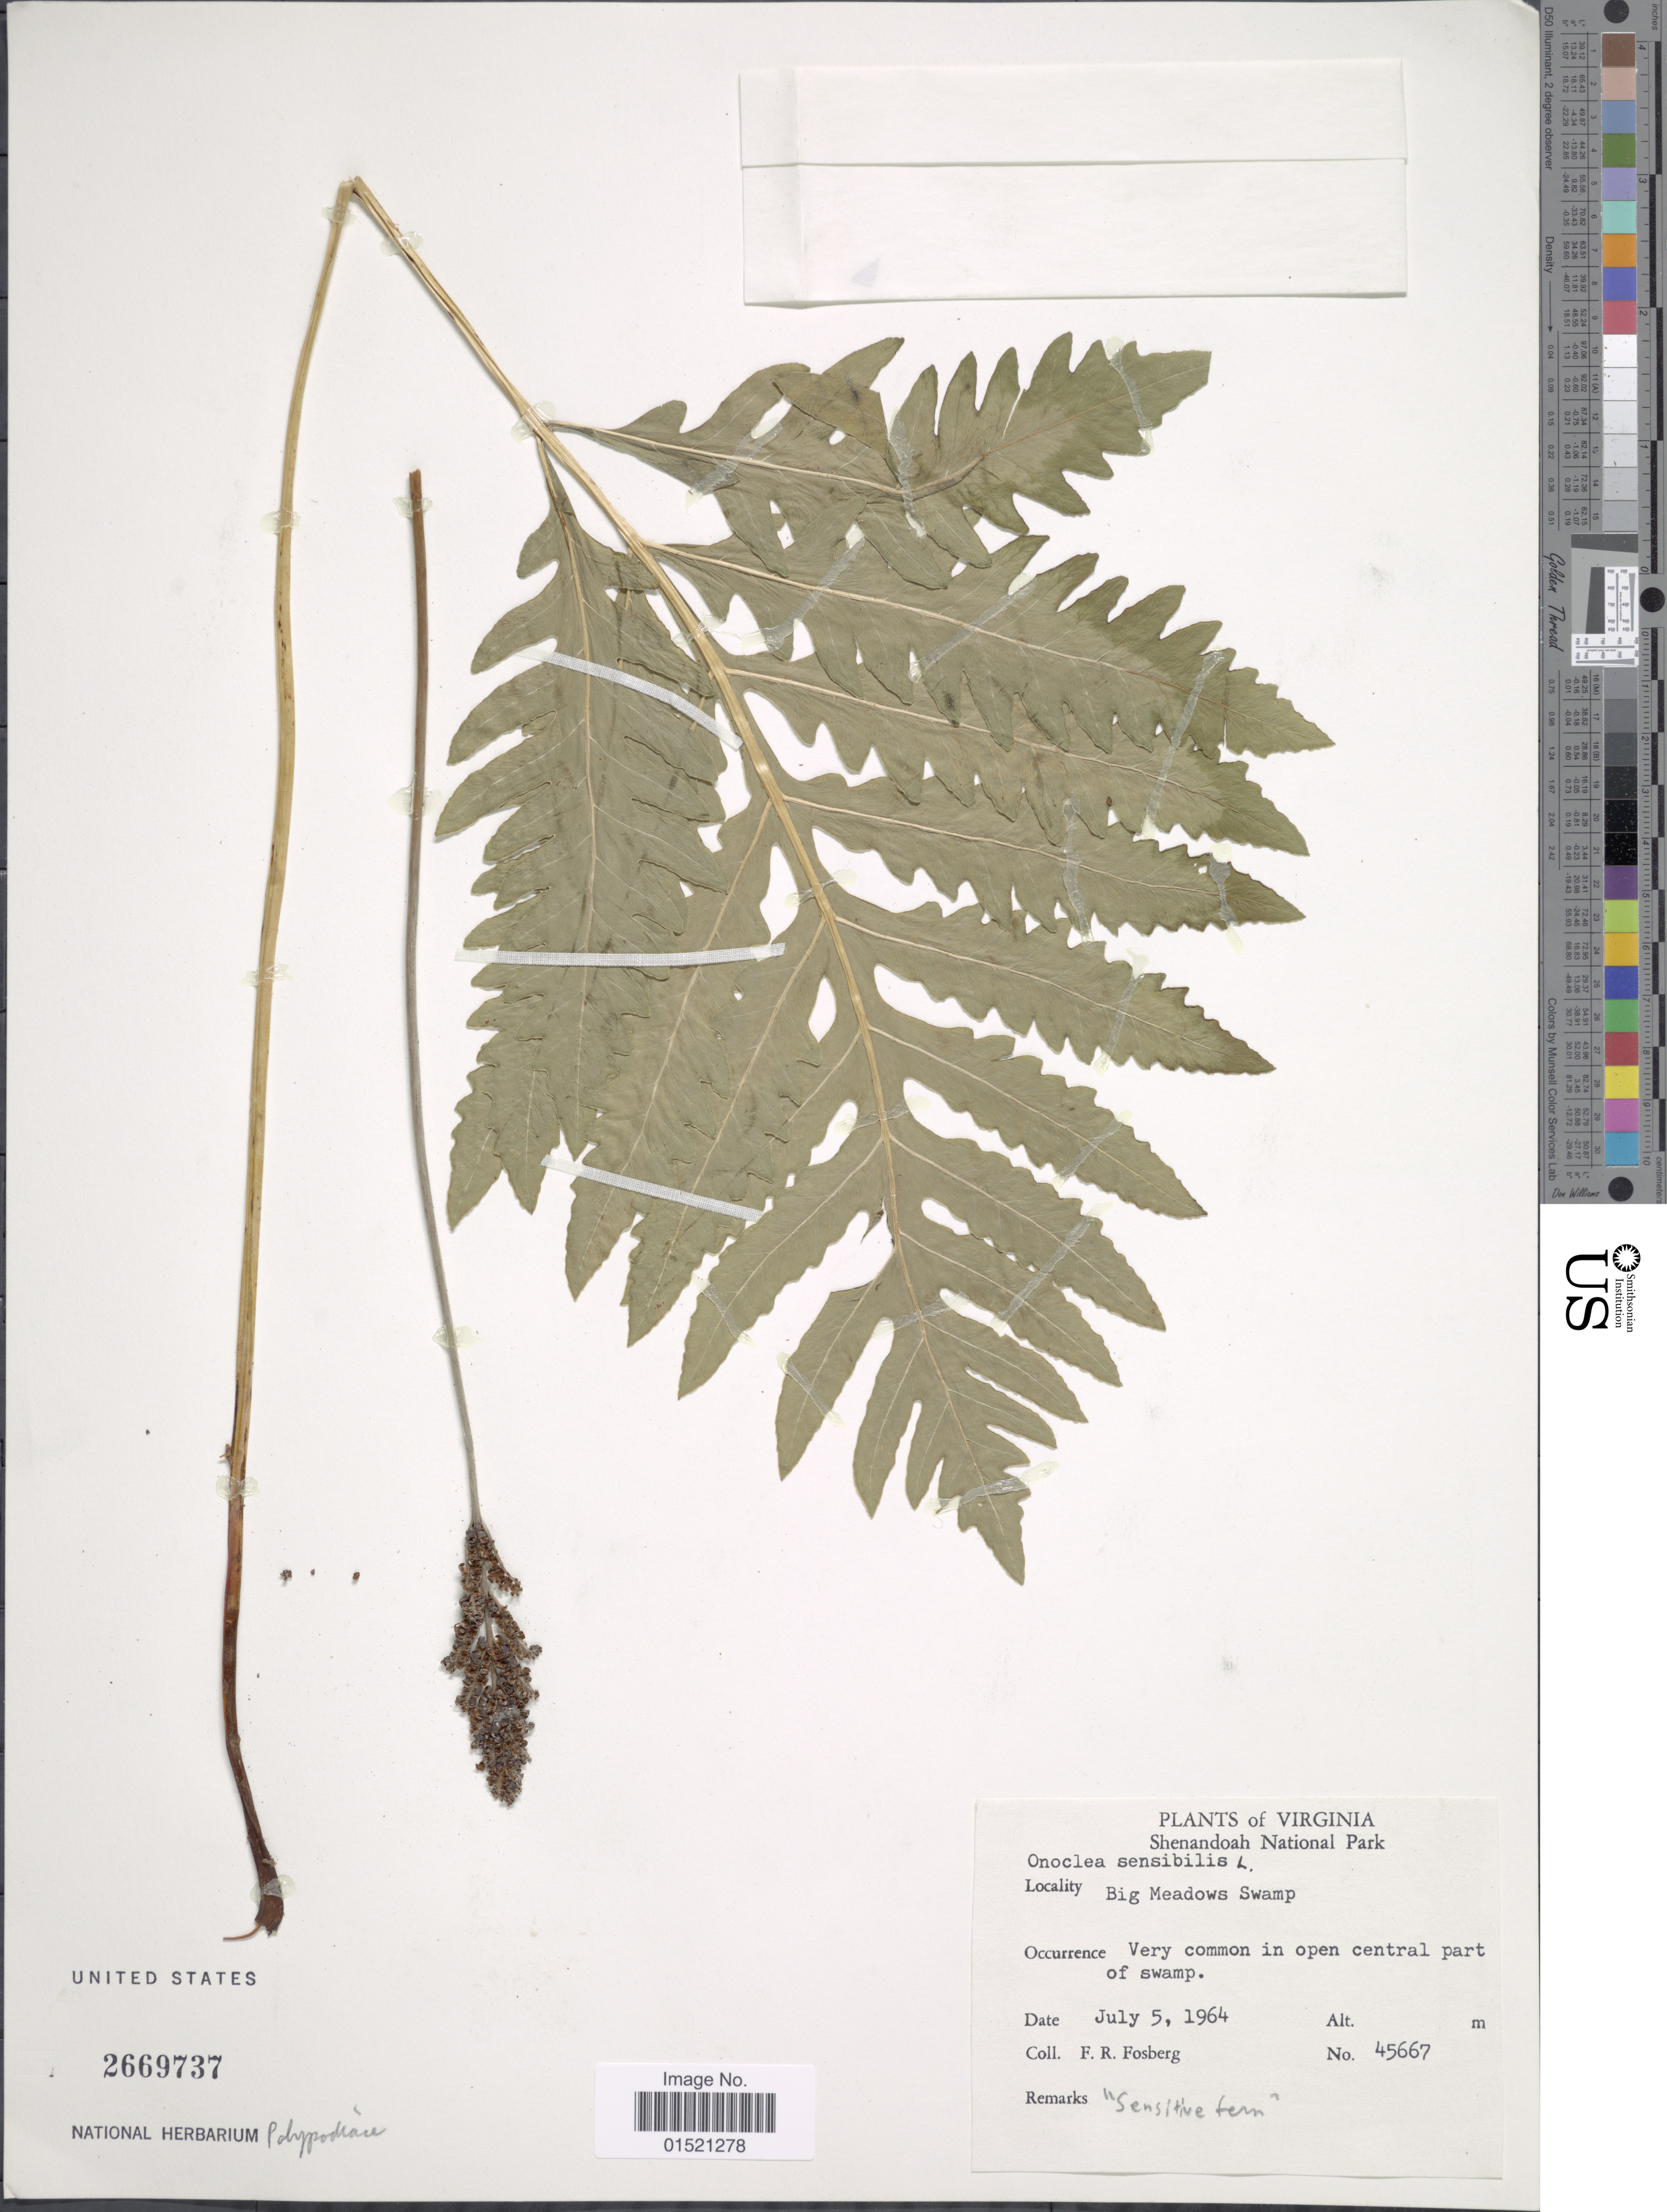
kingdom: Plantae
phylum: Tracheophyta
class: Polypodiopsida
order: Polypodiales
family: Onocleaceae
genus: Onoclea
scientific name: Onoclea sensibilis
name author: L.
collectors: F. R. Fosberg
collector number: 45667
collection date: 1964-07-05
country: United States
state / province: Virginia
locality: Shenandoah National Park, big Meadows Swamp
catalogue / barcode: US 2669737